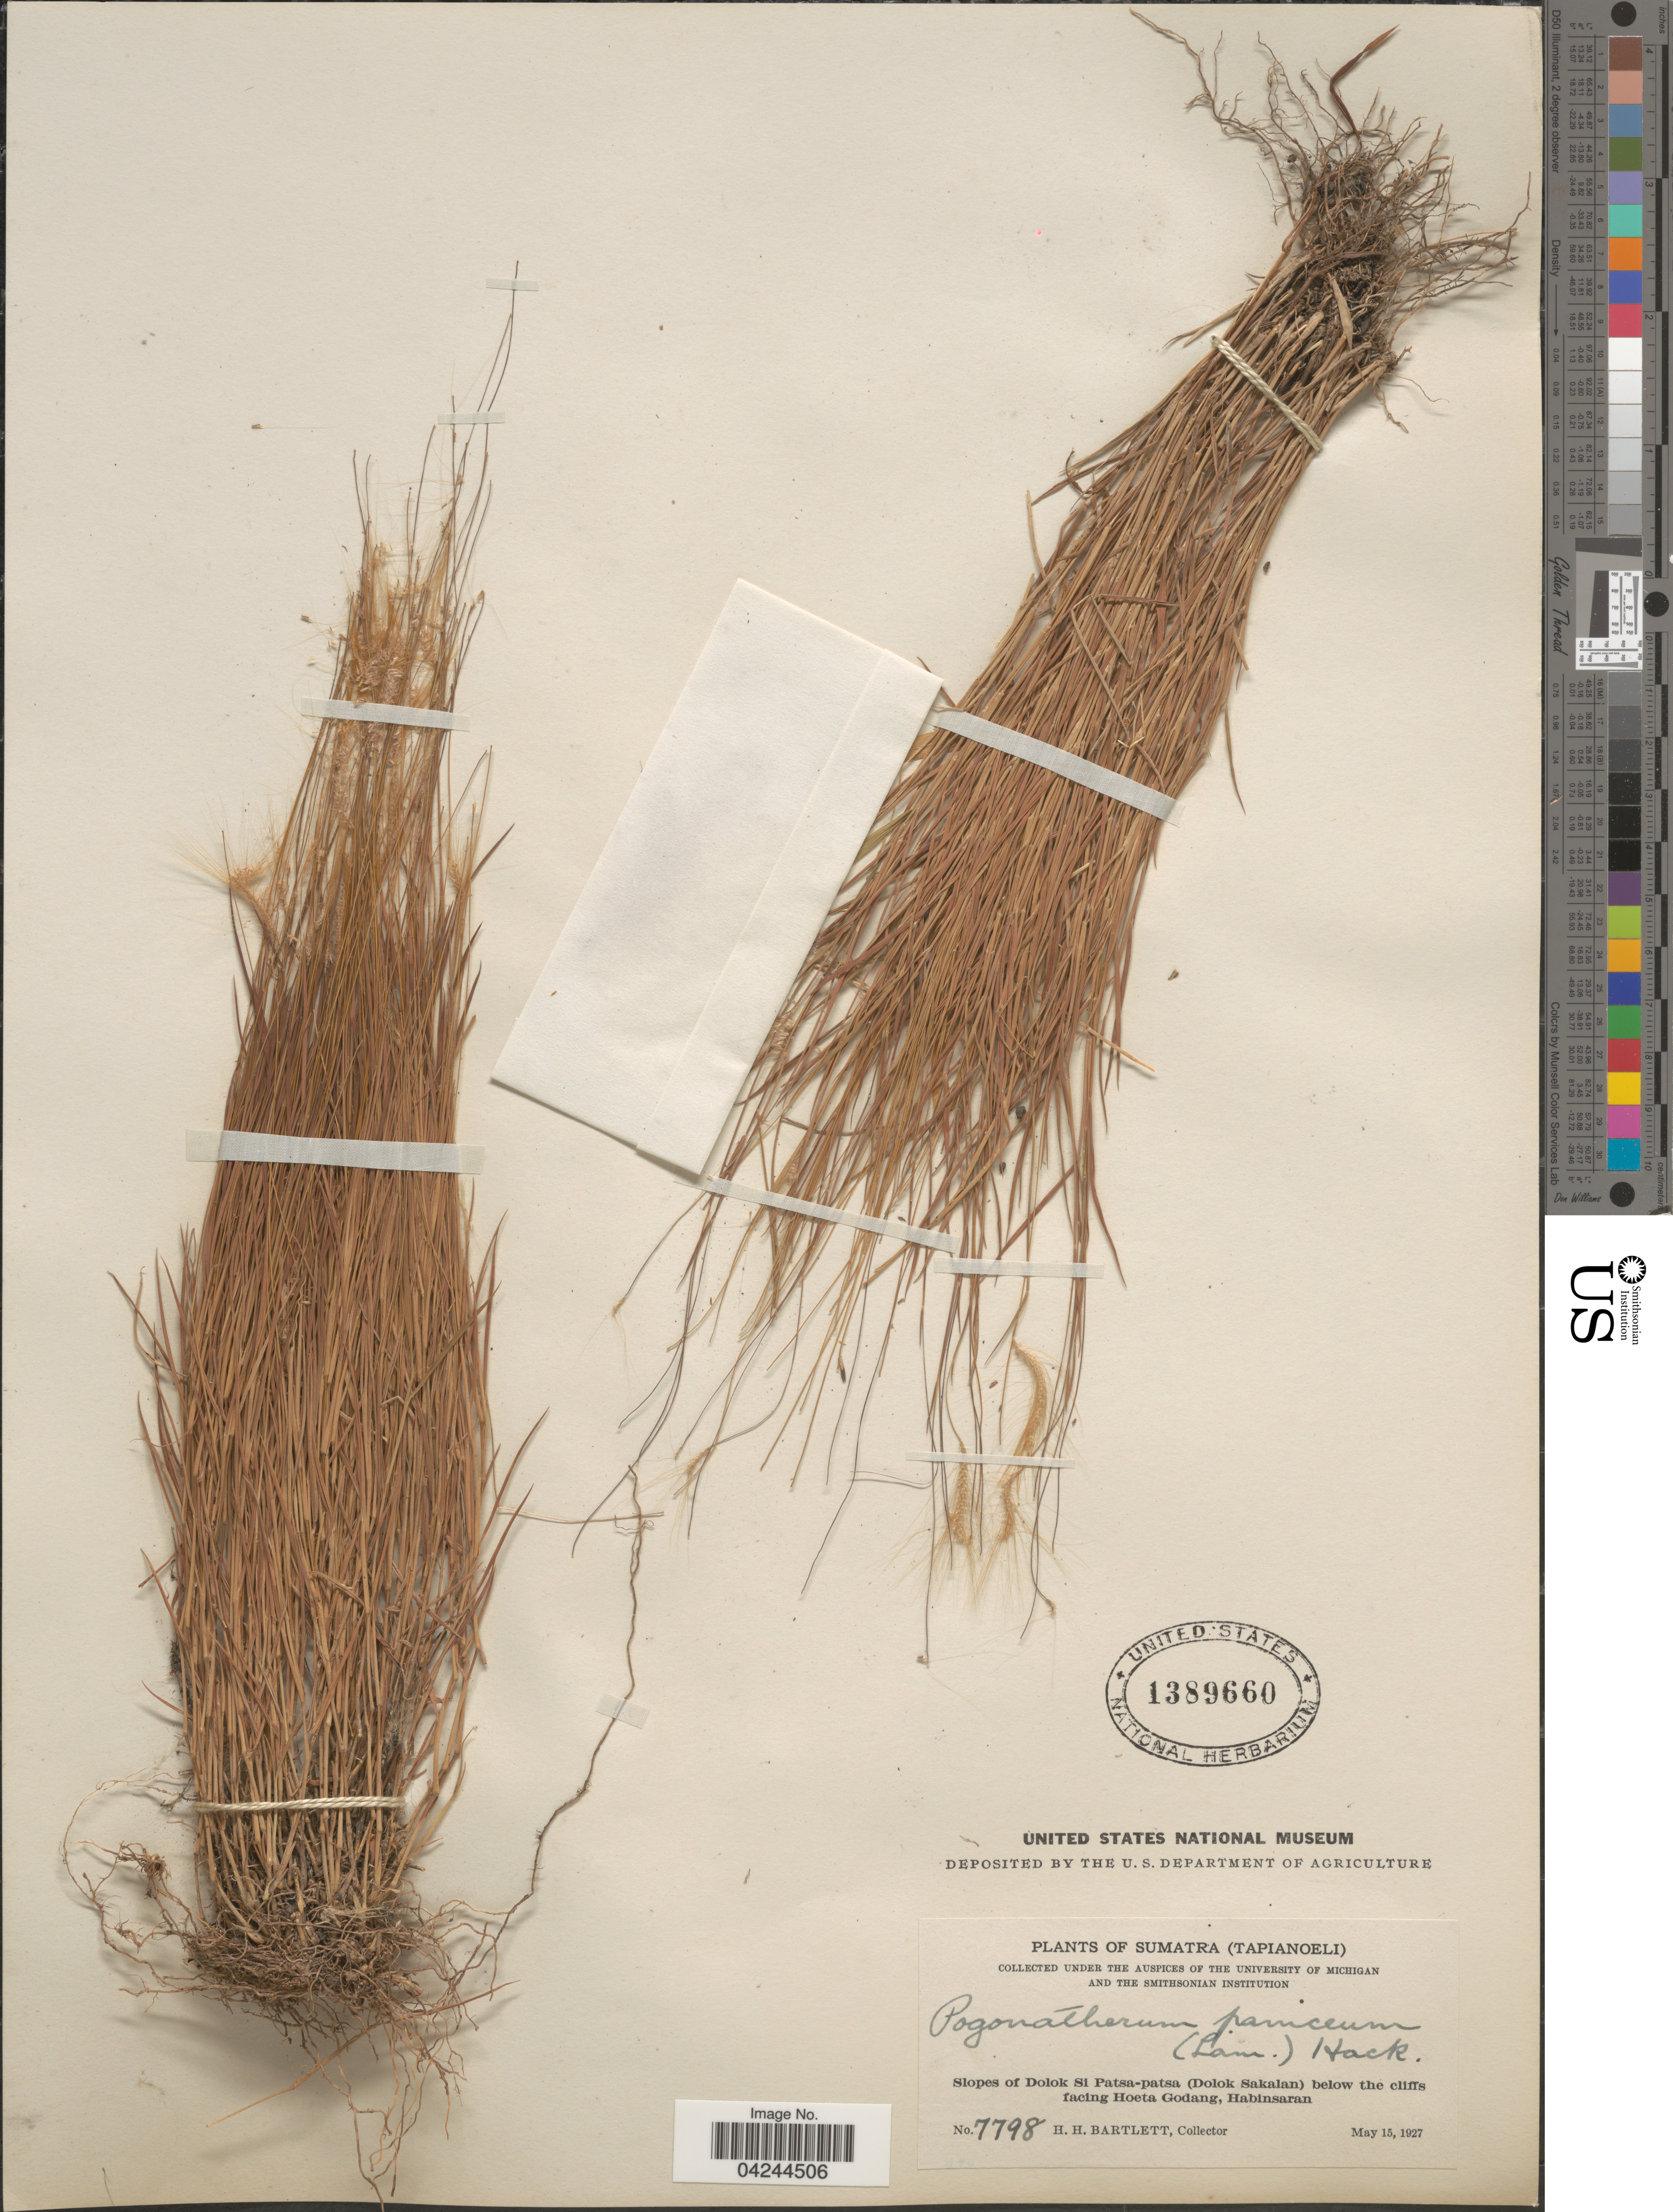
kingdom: Plantae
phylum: Tracheophyta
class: Liliopsida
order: Poales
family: Poaceae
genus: Pogonatherum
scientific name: Pogonatherum crinitum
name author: (Thunb.) Kunth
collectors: H. H. Bartlett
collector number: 7798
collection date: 1927-05-15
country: Indonesia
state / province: Sumatra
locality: (Tapianoeli). Slopes of Dolok Si Patsa-patsa (Dolok Sakalan) below the cliffs facing Hoeta Godang, Habinsaran.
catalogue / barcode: US 1389660